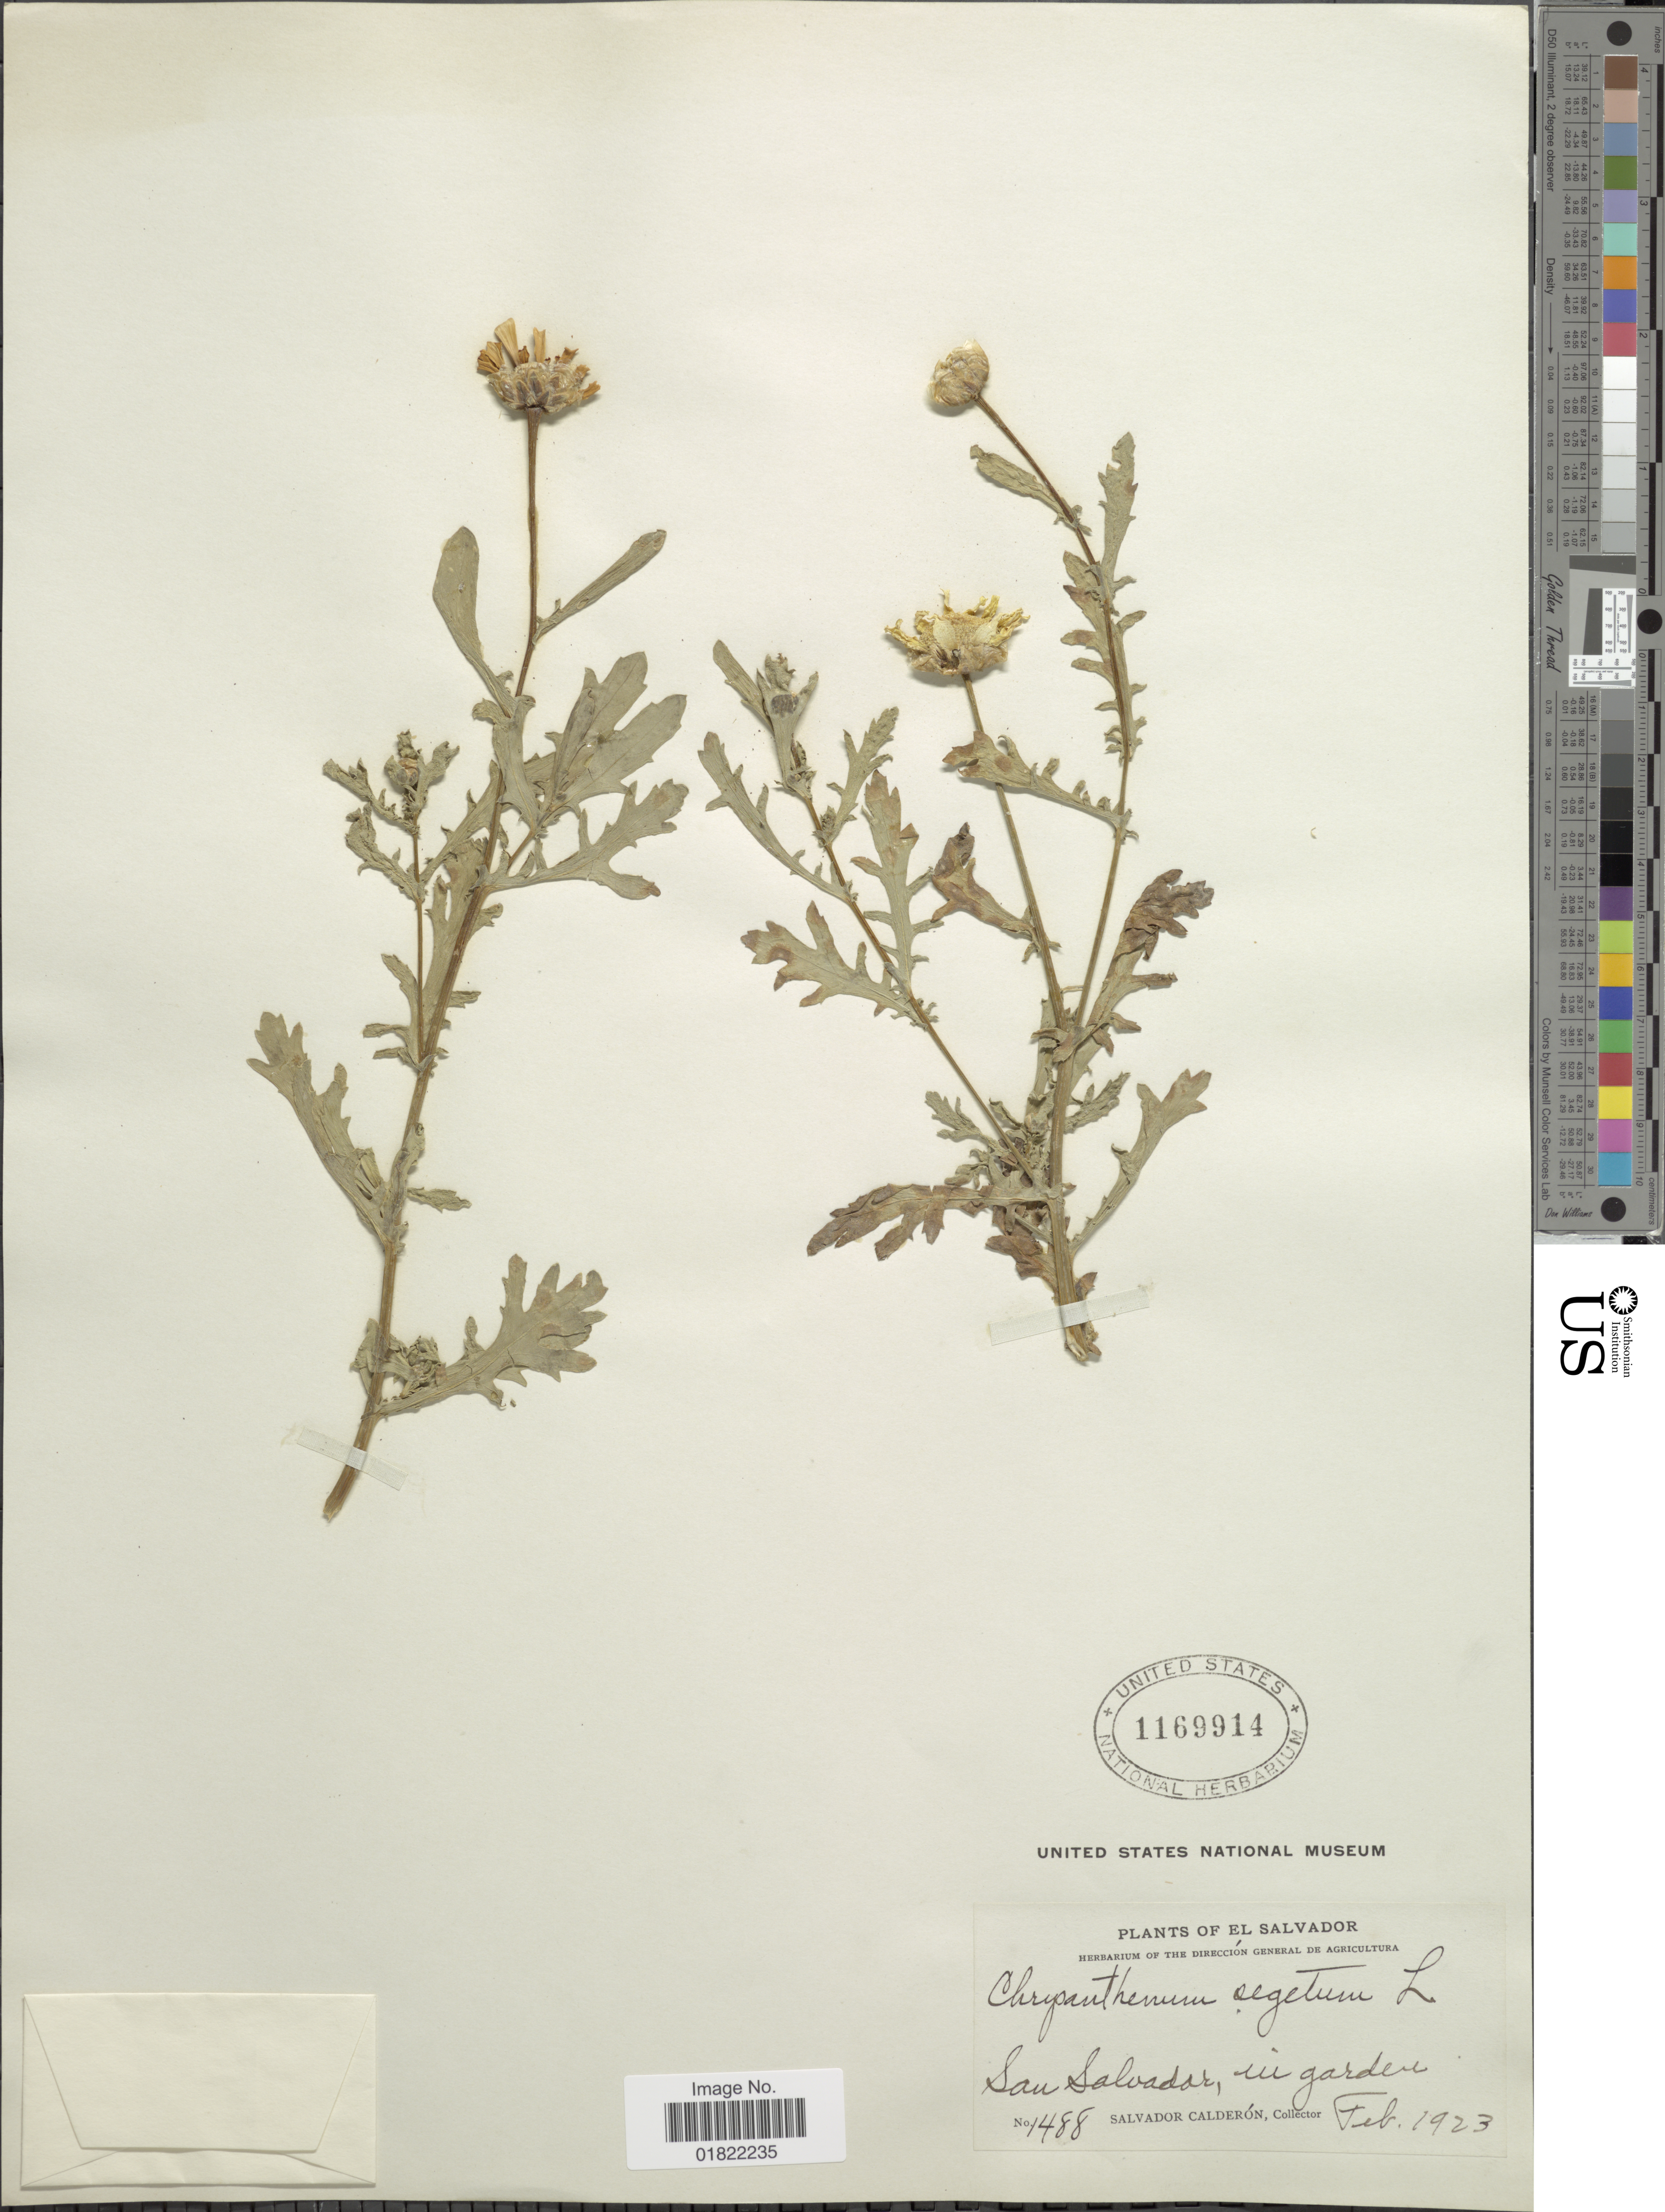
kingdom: Plantae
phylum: Tracheophyta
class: Magnoliopsida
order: Asterales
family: Asteraceae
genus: Chrysanthemum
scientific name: Chrysanthemum segetum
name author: L.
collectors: S. Calderón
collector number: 1488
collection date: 1923-02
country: El Salvador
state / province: San Salvador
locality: San Salvador, in garden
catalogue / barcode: US 1169914